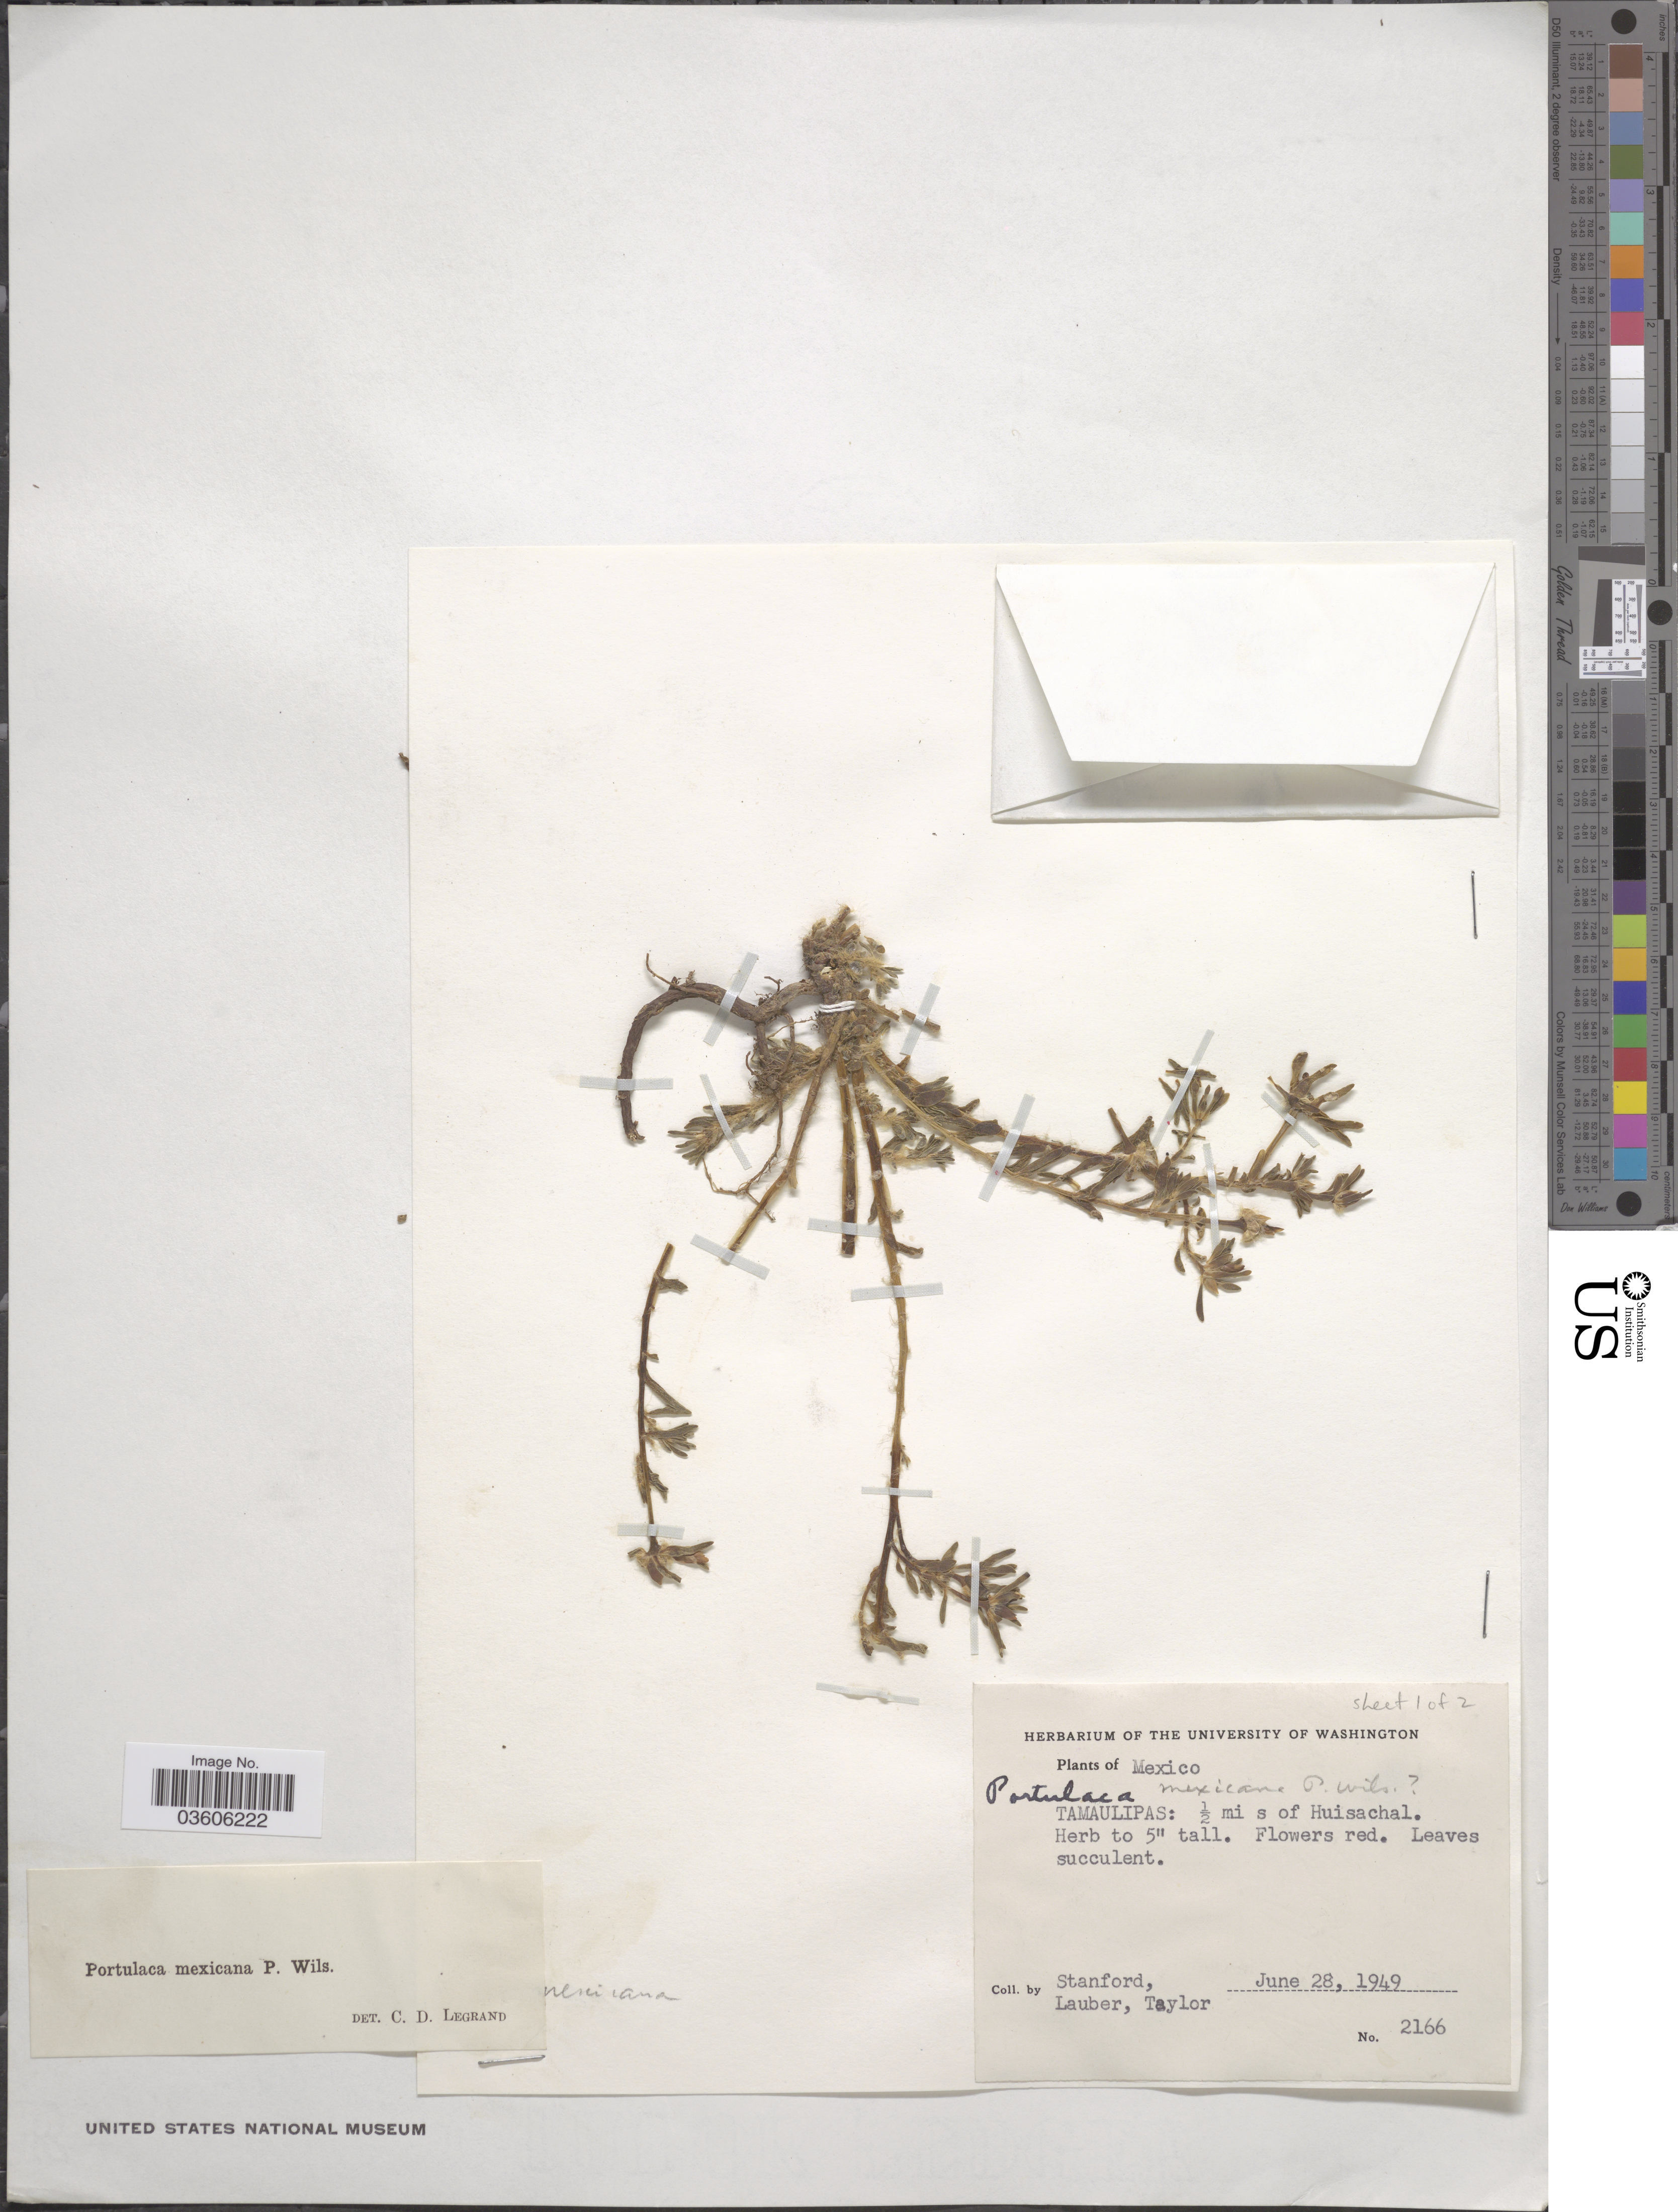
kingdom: Plantae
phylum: Tracheophyta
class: Magnoliopsida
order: Caryophyllales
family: Portulacaceae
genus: Portulaca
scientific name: Portulaca mexicana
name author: P. Wilson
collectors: -. Stanford, Lauber, -- & -- Taylor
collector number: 2166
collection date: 1949-06-28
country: Mexico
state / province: Tamaulipas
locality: ½ mi. s of Huisachal.